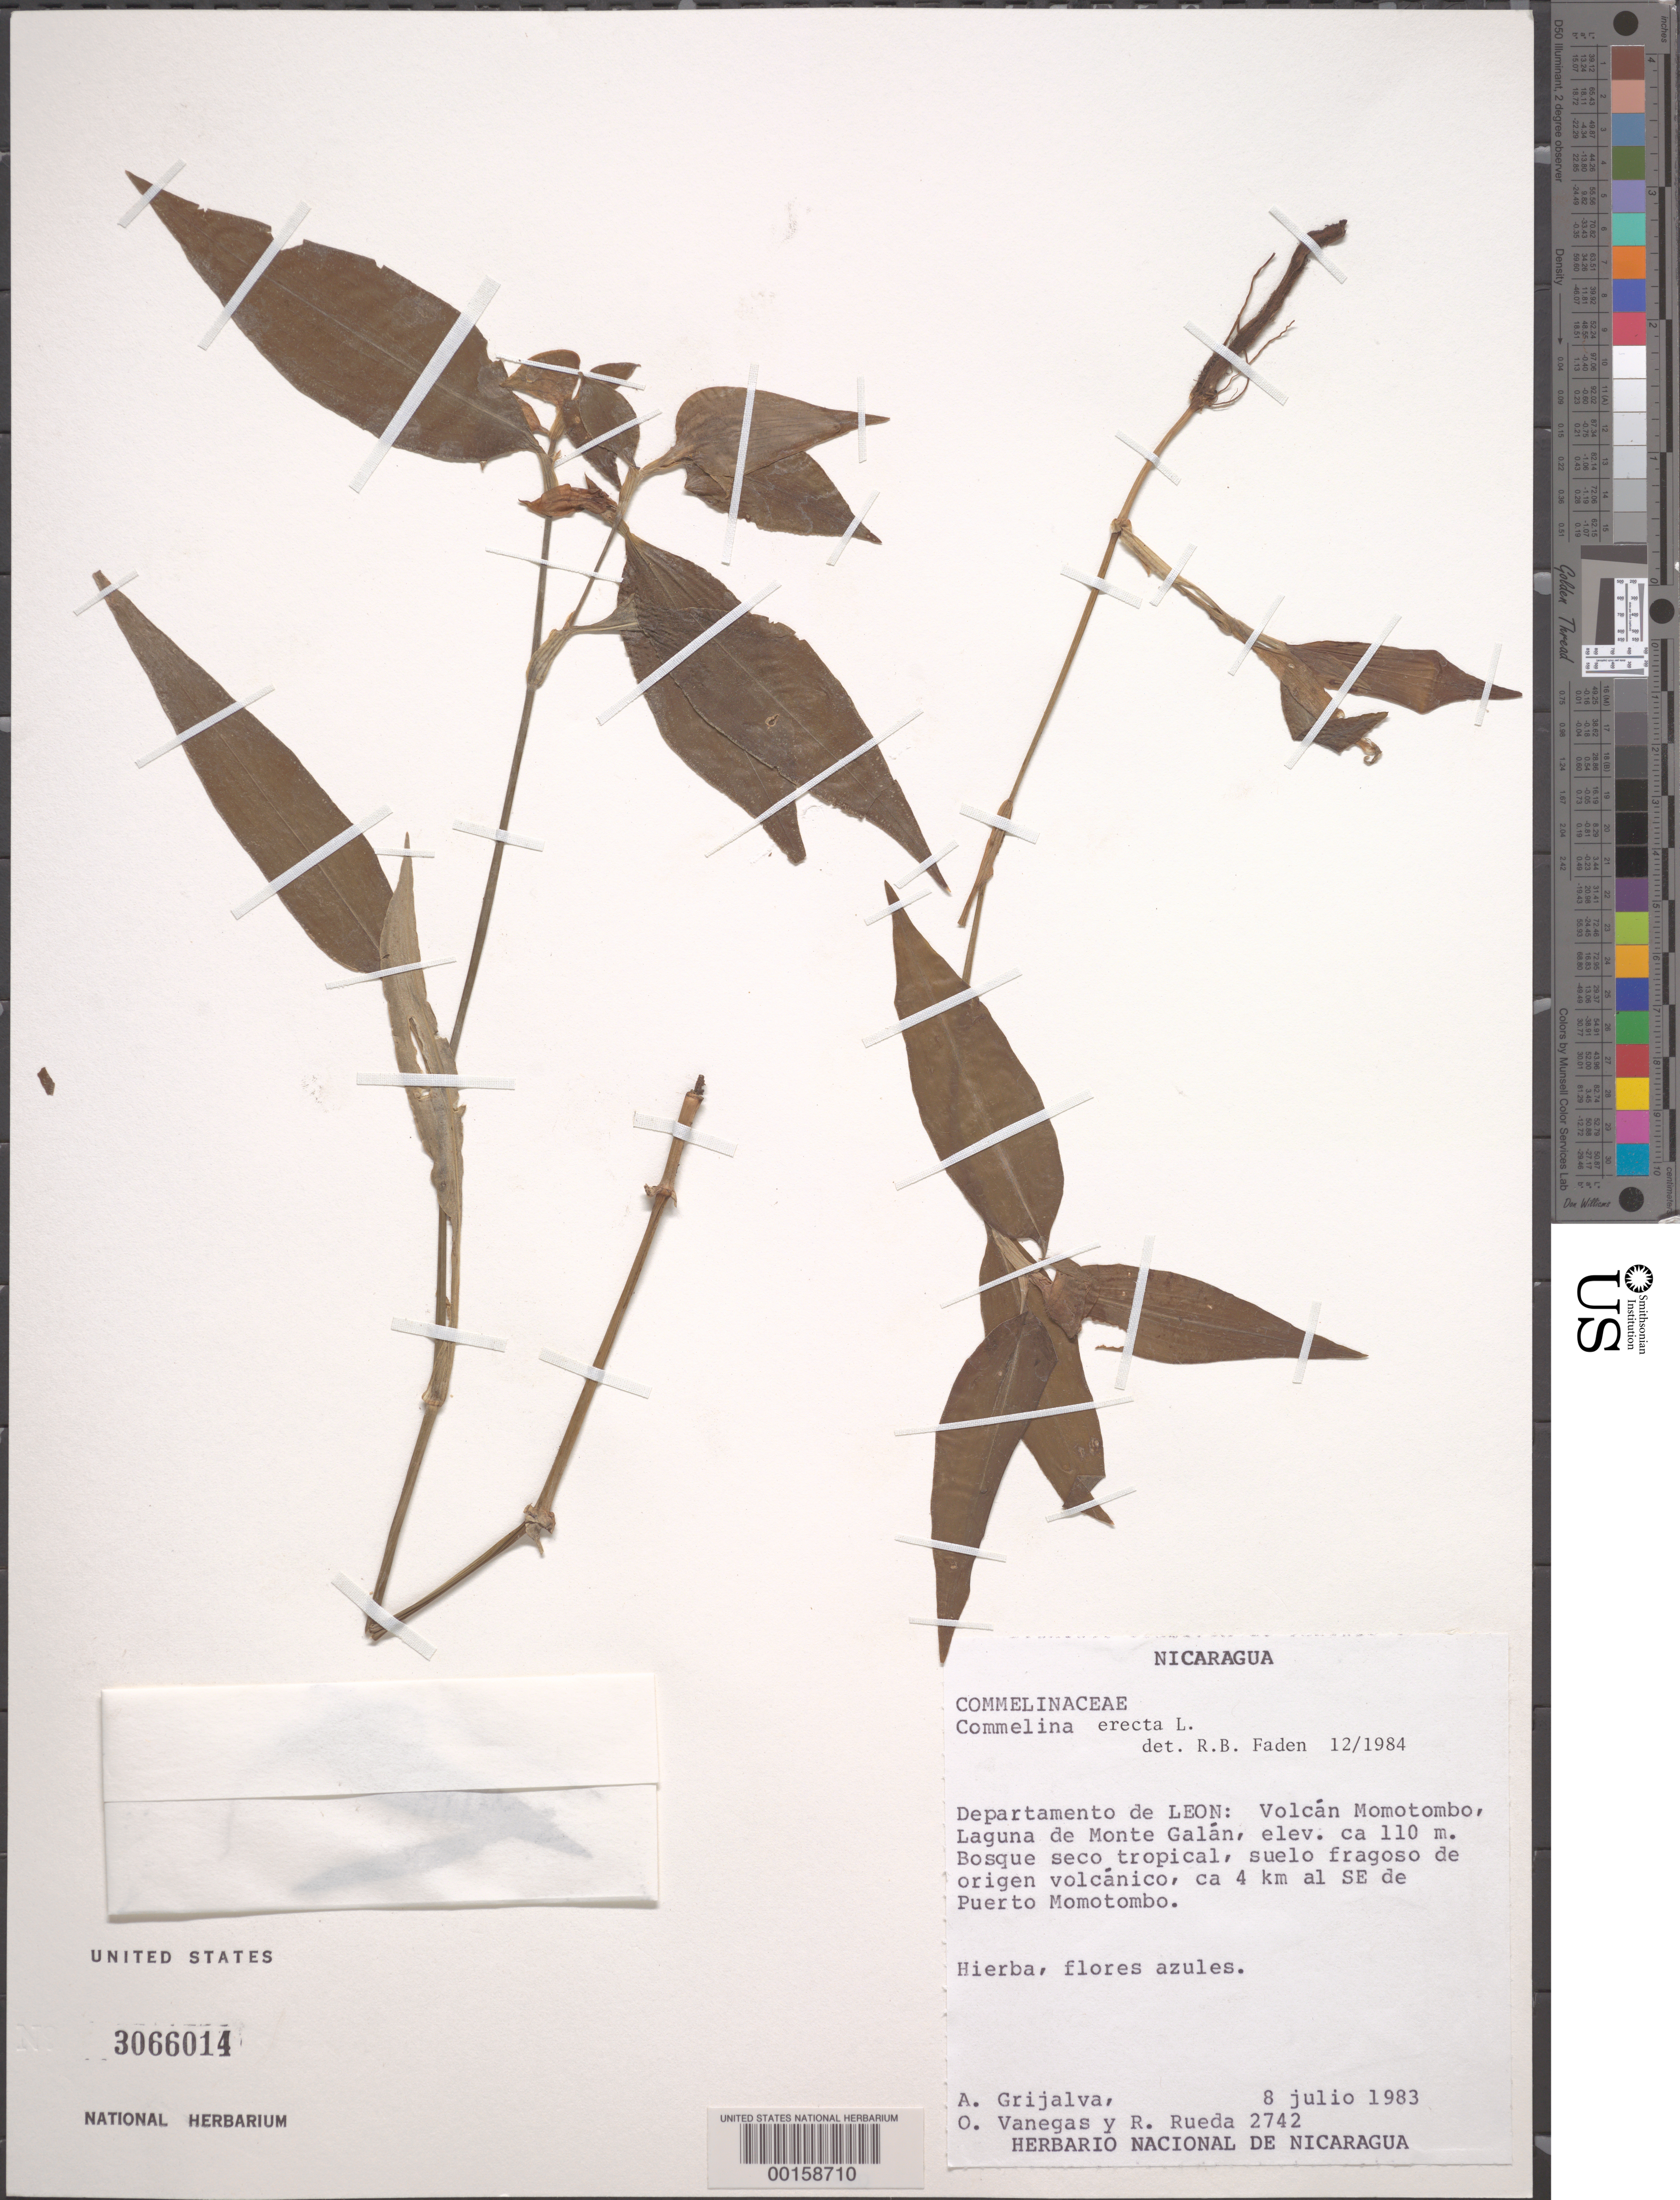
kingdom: Plantae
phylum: Tracheophyta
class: Liliopsida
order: Commelinales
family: Commelinaceae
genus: Commelina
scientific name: Commelina erecta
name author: L.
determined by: Faden, Robert B., (US), Smithsonian Institution - National Museum of Natural History (UNITED STATES)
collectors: A. Grijalva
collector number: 2742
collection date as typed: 08 Jul 1983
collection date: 1983-07-08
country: Nicaragua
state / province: León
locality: Volcan momotombo, laguna de monte galan, se of puerto momotombo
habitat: Tropical forest, rocky soil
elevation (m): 110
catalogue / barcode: US 3066014